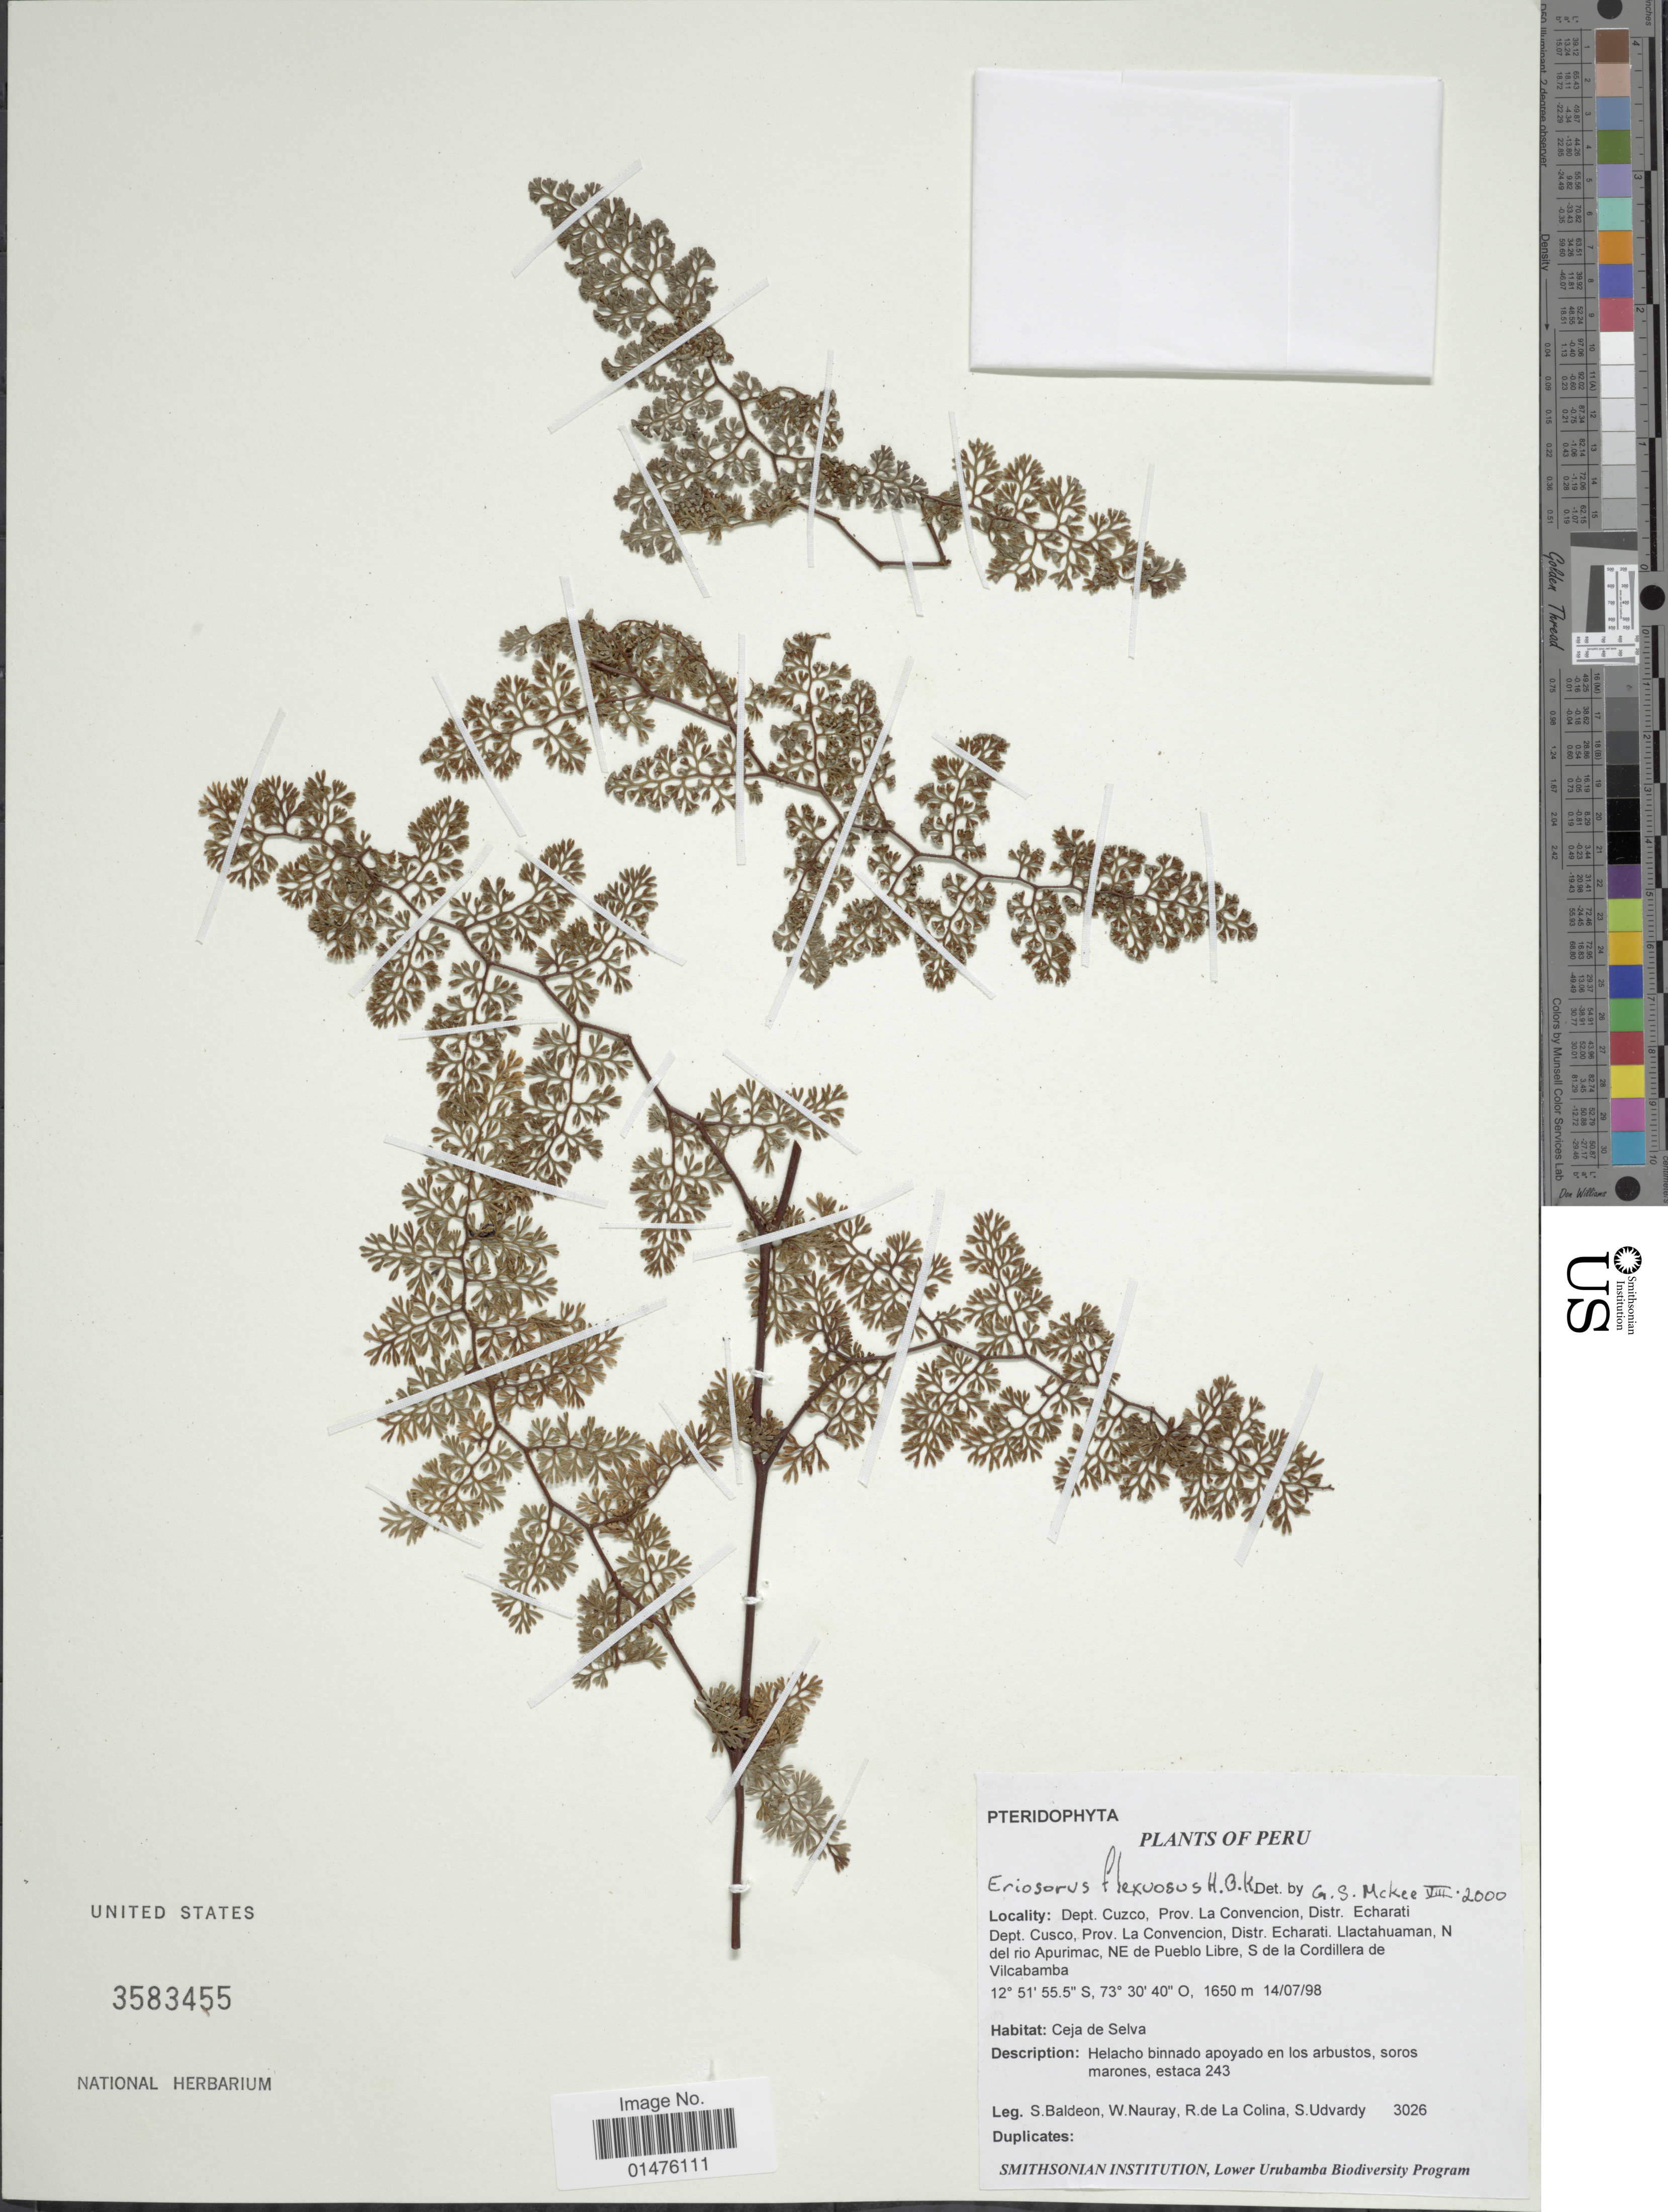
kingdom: Plantae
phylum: Tracheophyta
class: Polypodiopsida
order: Polypodiales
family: Pteridaceae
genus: Jamesonia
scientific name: Jamesonia flexuosa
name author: (Humb. & Bonpl.) Christenh.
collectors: S. Baldeon, W. Nauray, R. de La Colina & S. Udvardy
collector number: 3026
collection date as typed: Transcribed d/m/y: 14/7/98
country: Peru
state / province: Cusco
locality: Dept. Cuzco, Prov. La Convecion, Distr. Echarti Dept. Cusco, Prov. La Convecion, Distr Echarati. Llactahuaman, N del rio Apurimac, NE de Pueblo Libre, S de la Cordillera de Vilcabamba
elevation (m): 1650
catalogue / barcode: US 3583455